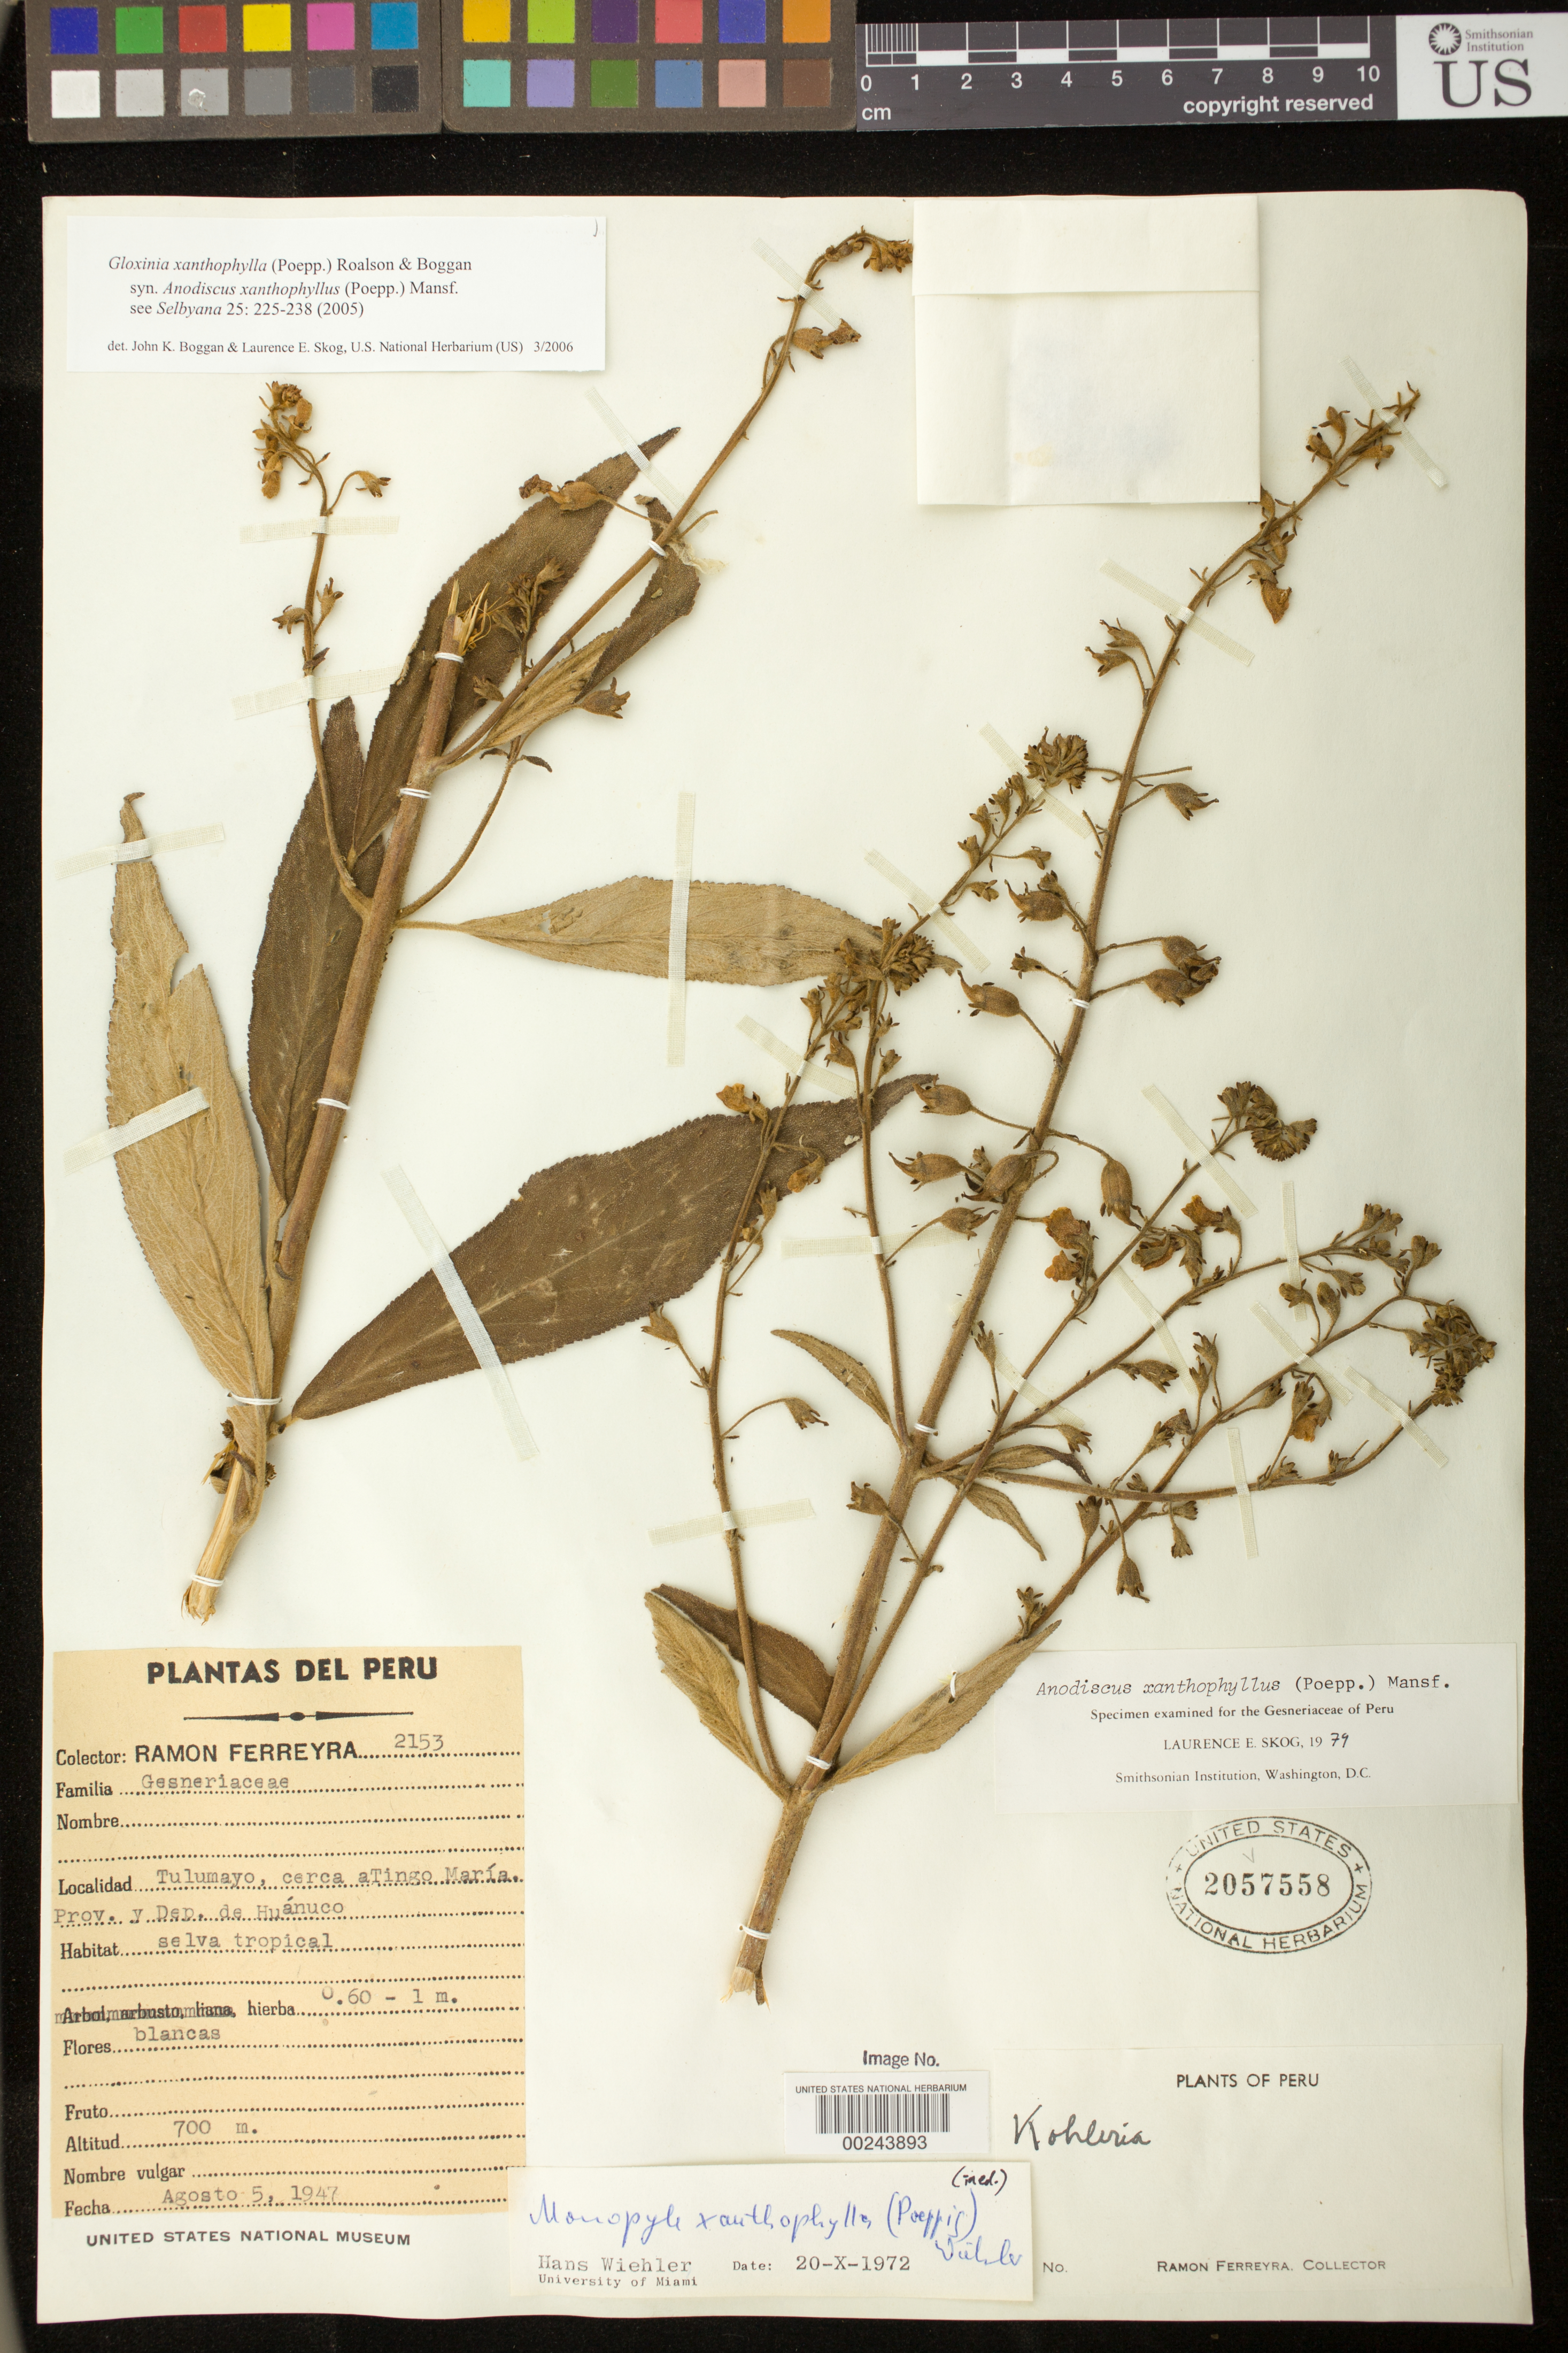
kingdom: Plantae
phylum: Tracheophyta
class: Magnoliopsida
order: Lamiales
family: Gesneriaceae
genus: Gloxinia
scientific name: Gloxinia xanthophylla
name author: (Poepp.) Roalson & Boggan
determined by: Boggan, J. K.; Skog, L. E.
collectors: R. A. Ferreyra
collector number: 2153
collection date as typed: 05 Aug 1947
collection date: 1947-08-05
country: Peru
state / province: Huánuco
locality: Tulumayo, cerca a Tingo Maria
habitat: Tropical forest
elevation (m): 700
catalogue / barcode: US 2057558